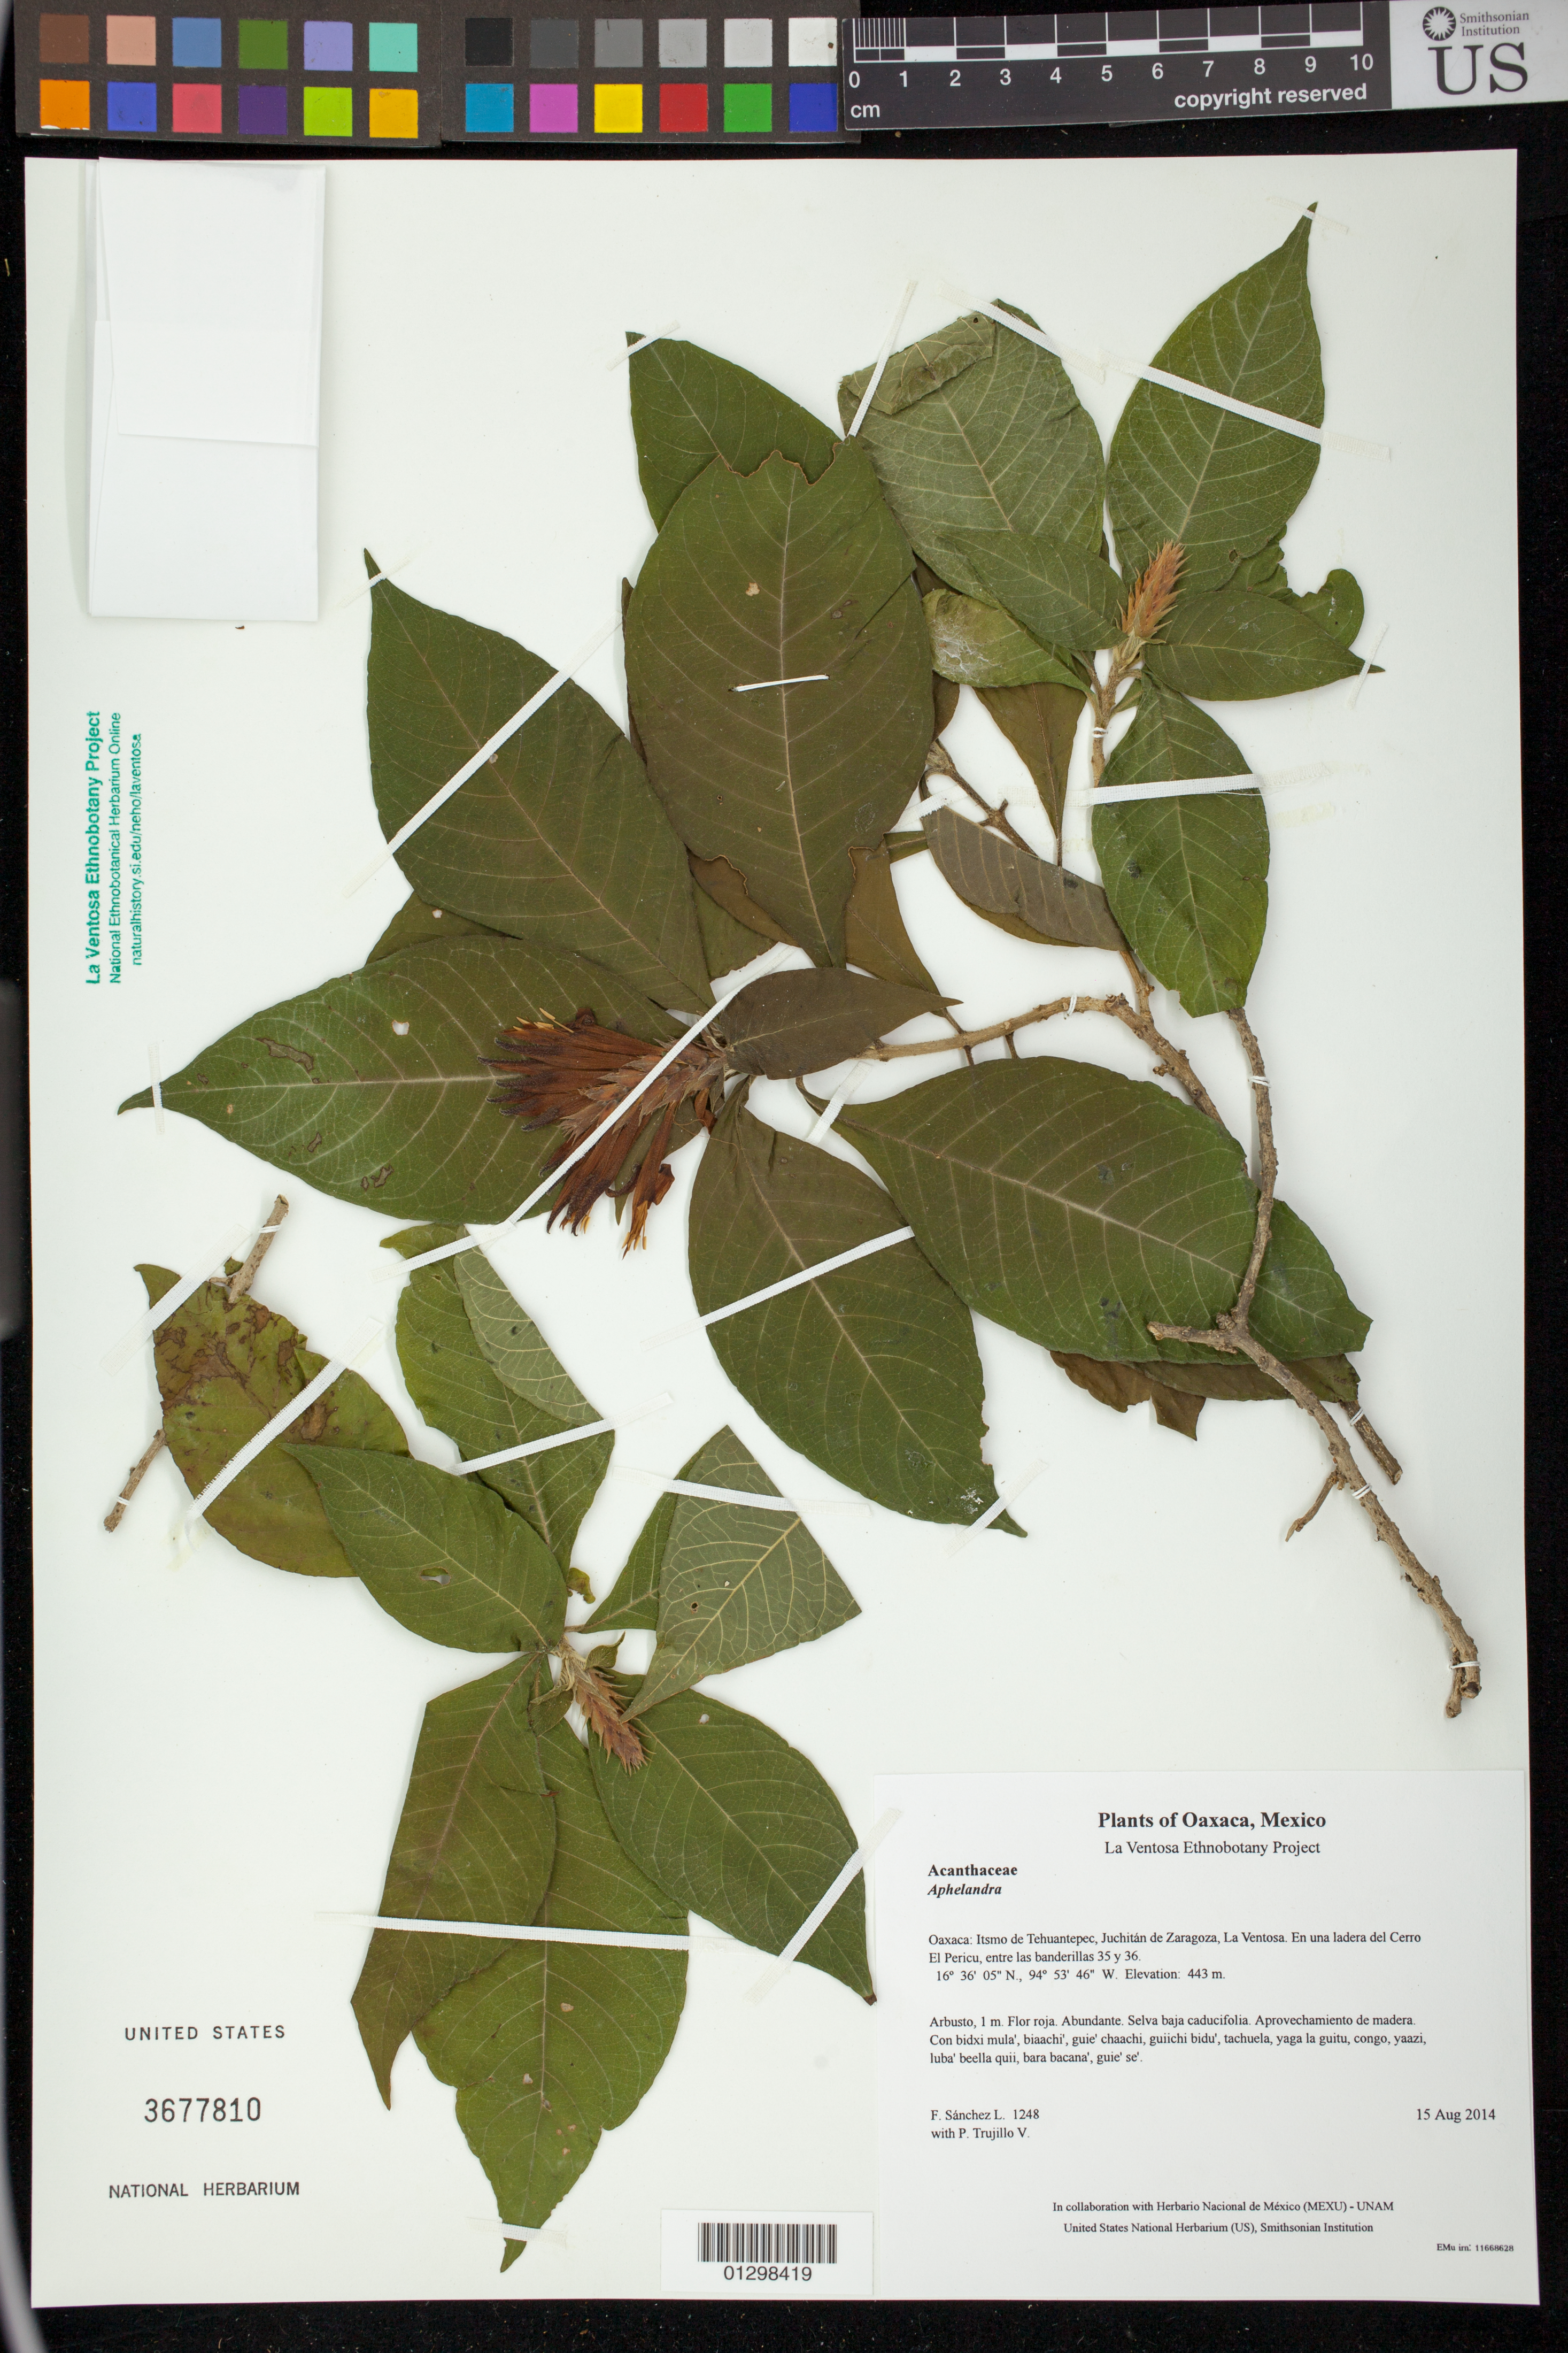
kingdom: Plantae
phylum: Tracheophyta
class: Magnoliopsida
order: Lamiales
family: Acanthaceae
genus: Aphelandra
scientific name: Aphelandra scabra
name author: (Vahl) Sm.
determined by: Reyes García, A.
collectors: F. Sánchez L. & P. Trujillo V.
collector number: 1248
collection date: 2014-08-15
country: Mexico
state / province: Oaxaca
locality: Itsmo de Tehuantepec, Juchitán de Zaragoza, La Ventosa. En una ladera del Cerro El Pericu, entre las banderillas 35 y 36.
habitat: Selva baja caducifolia. Aprovechamiento de madera.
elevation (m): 443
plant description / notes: JEBOT, MEXU, SIPI, US; Yaga bandaga. 1 m. Guie' naxiña'. Stale.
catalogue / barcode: US 3677810